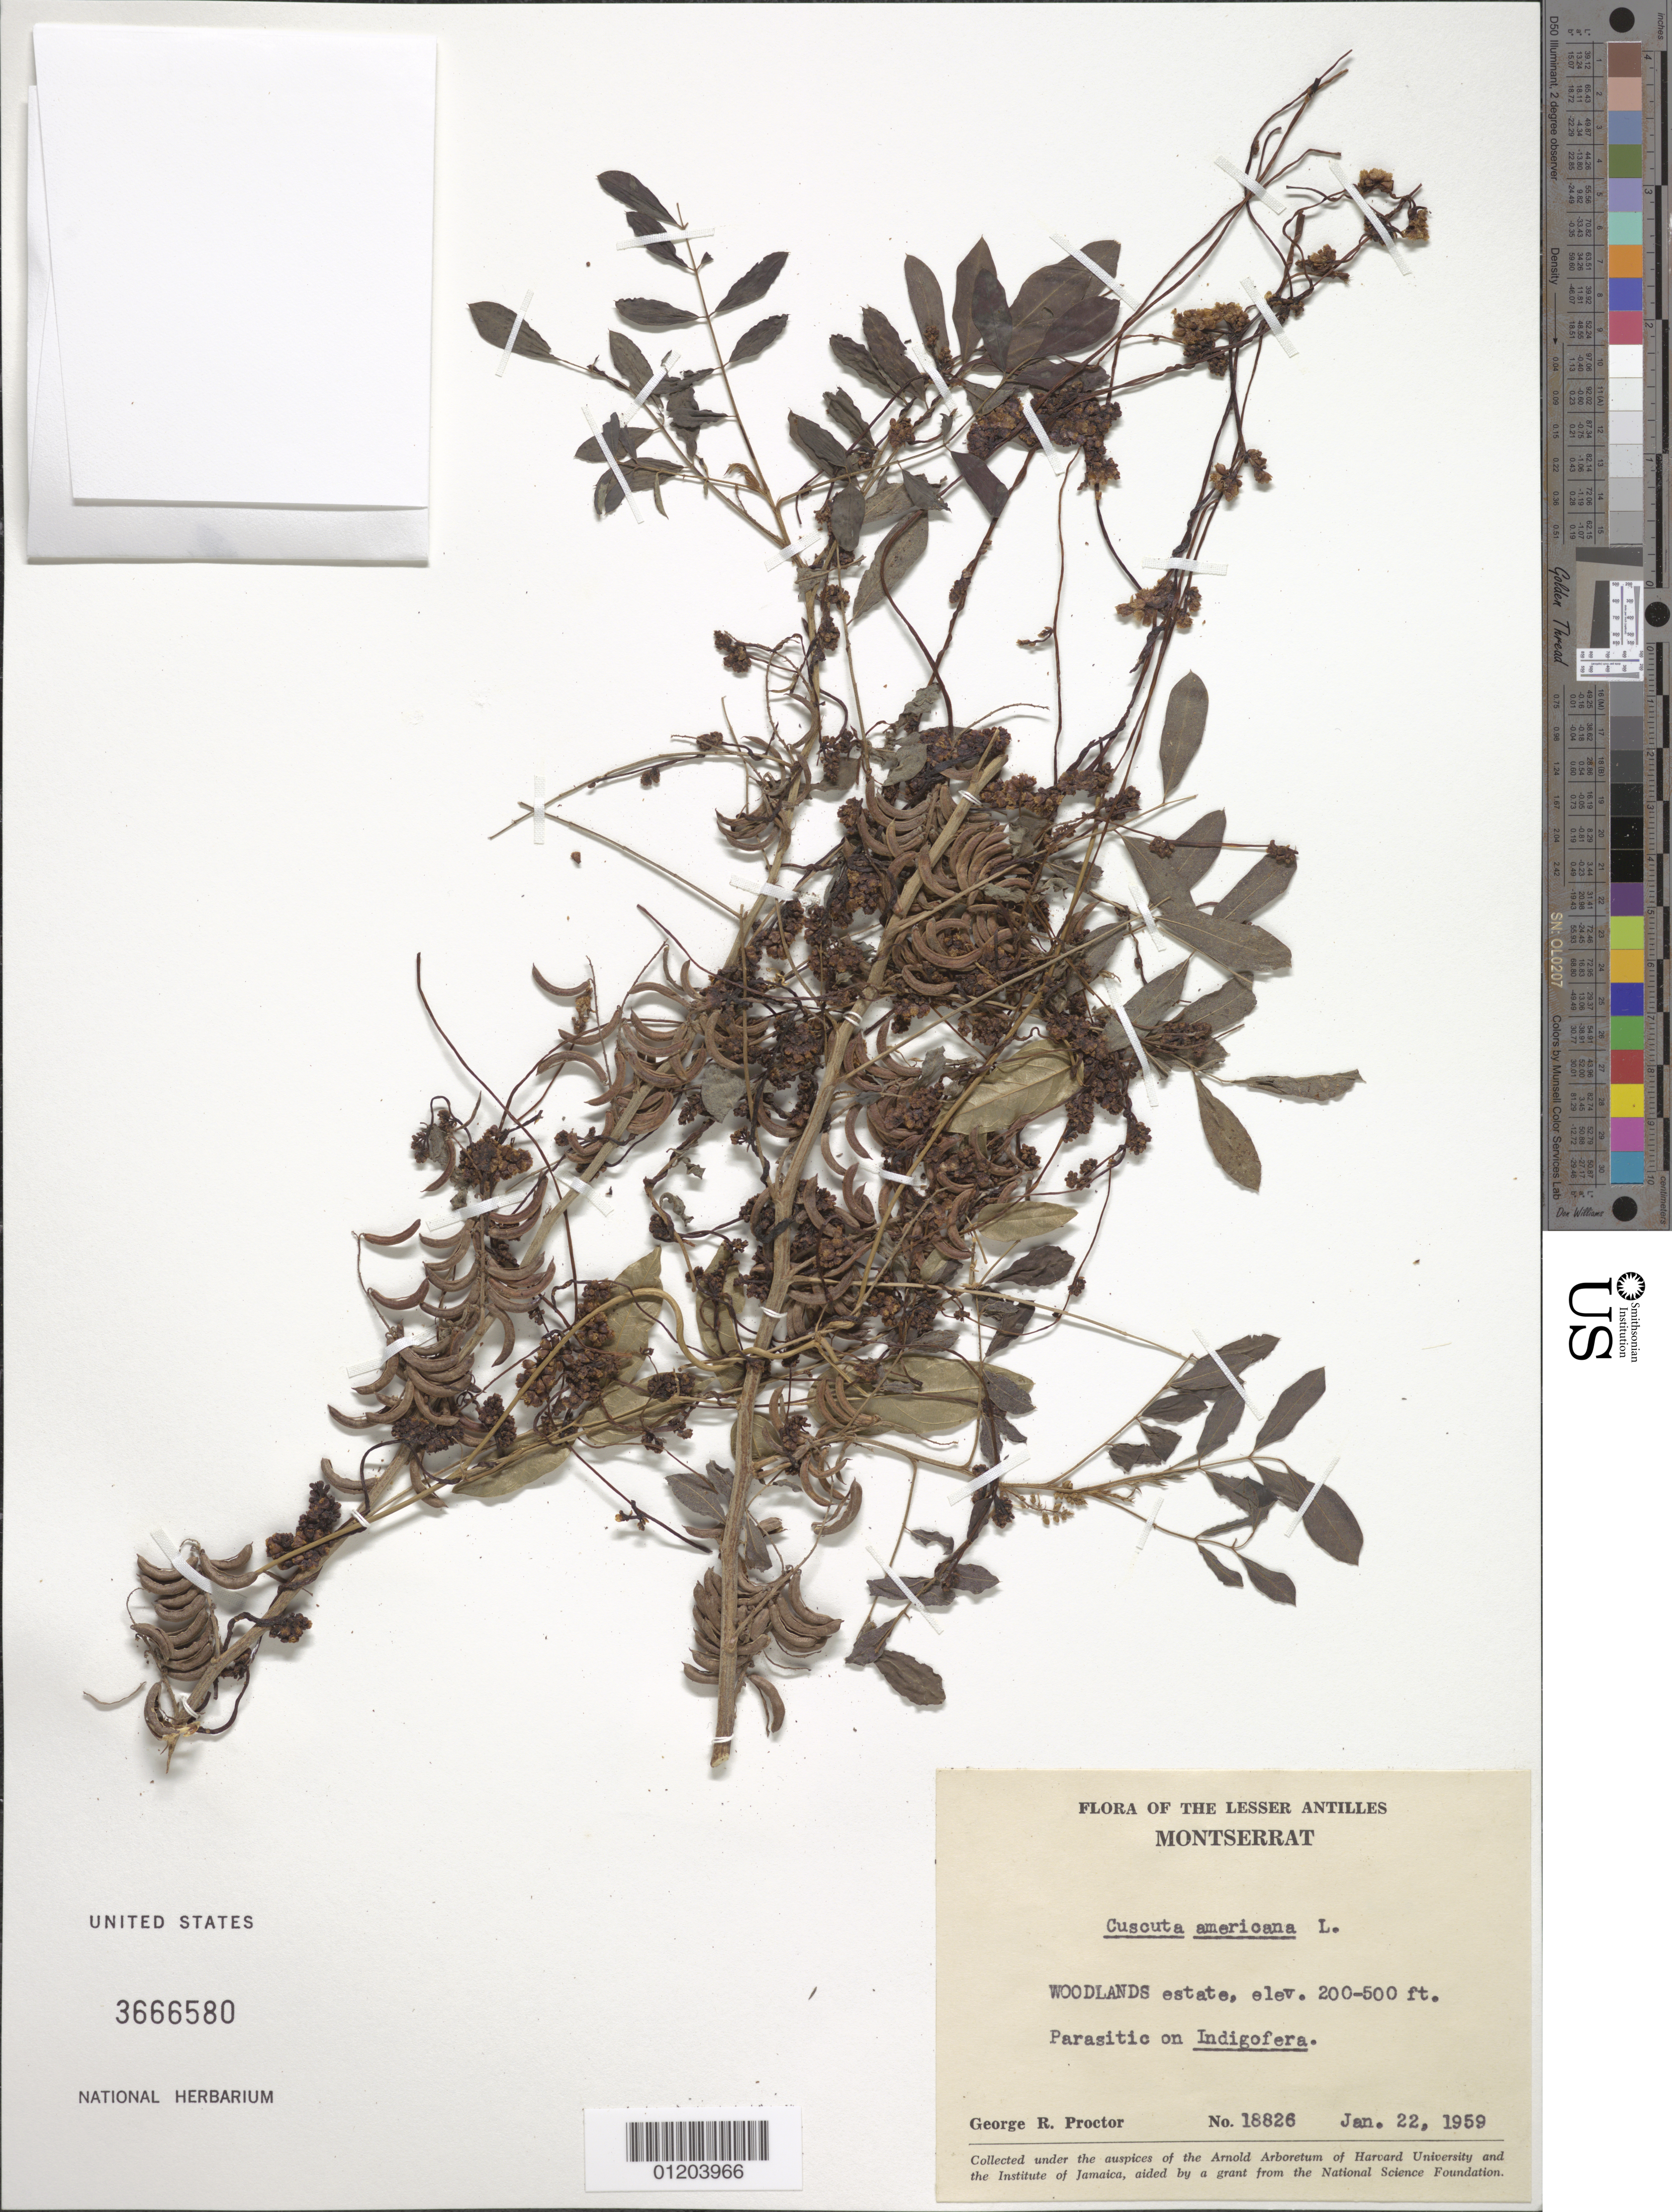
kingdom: Plantae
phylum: Tracheophyta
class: Magnoliopsida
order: Solanales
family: Convolvulaceae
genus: Cuscuta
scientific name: Cuscuta americana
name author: L.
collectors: G. R. Proctor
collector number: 18826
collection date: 1959-01-22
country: Montserrat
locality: Woodlands Estate.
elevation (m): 61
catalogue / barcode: US 3666580